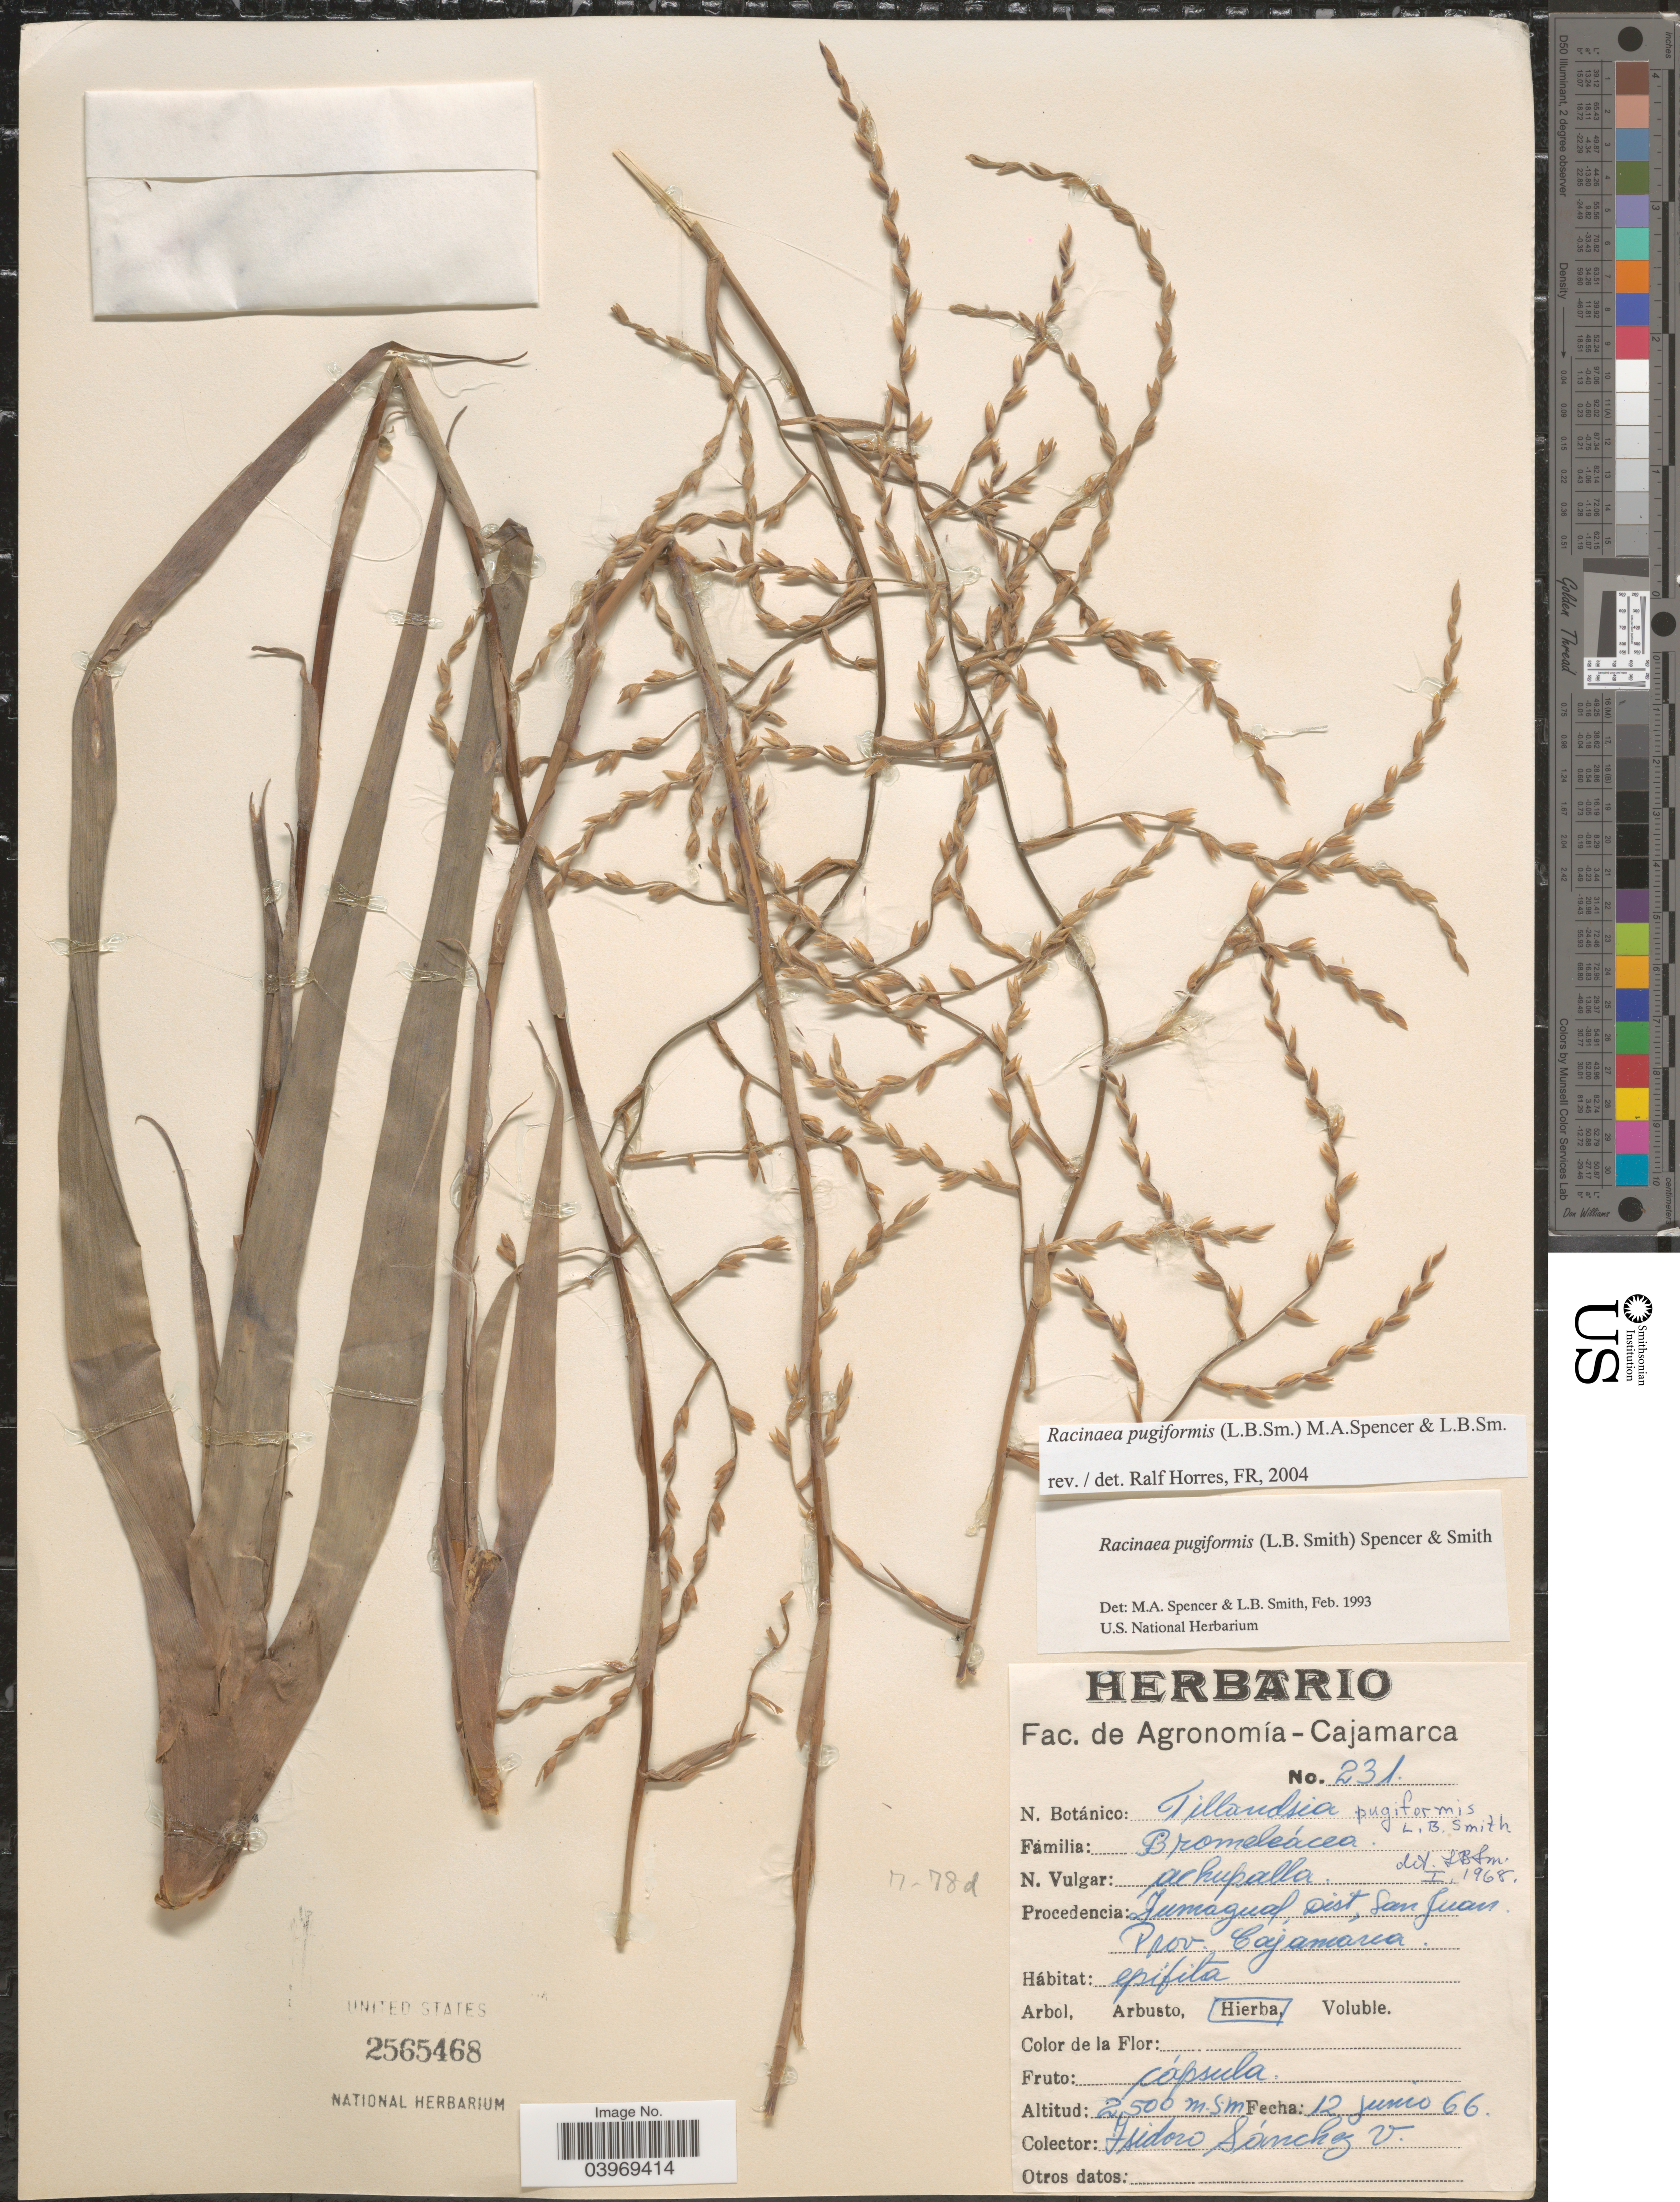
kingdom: Plantae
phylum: Tracheophyta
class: Liliopsida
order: Poales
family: Bromeliaceae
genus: Racinaea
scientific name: Racinaea pugiformis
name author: (L.B. Sm.) M.A. Spencer & L.B. Sm.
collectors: I. M. Sánchez Vega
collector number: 231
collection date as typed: Transcribed d/m/y: 12/6/66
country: Peru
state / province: Cajamarca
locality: Jumagual, Dist, San Juan.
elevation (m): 2500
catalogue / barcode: US 2565468